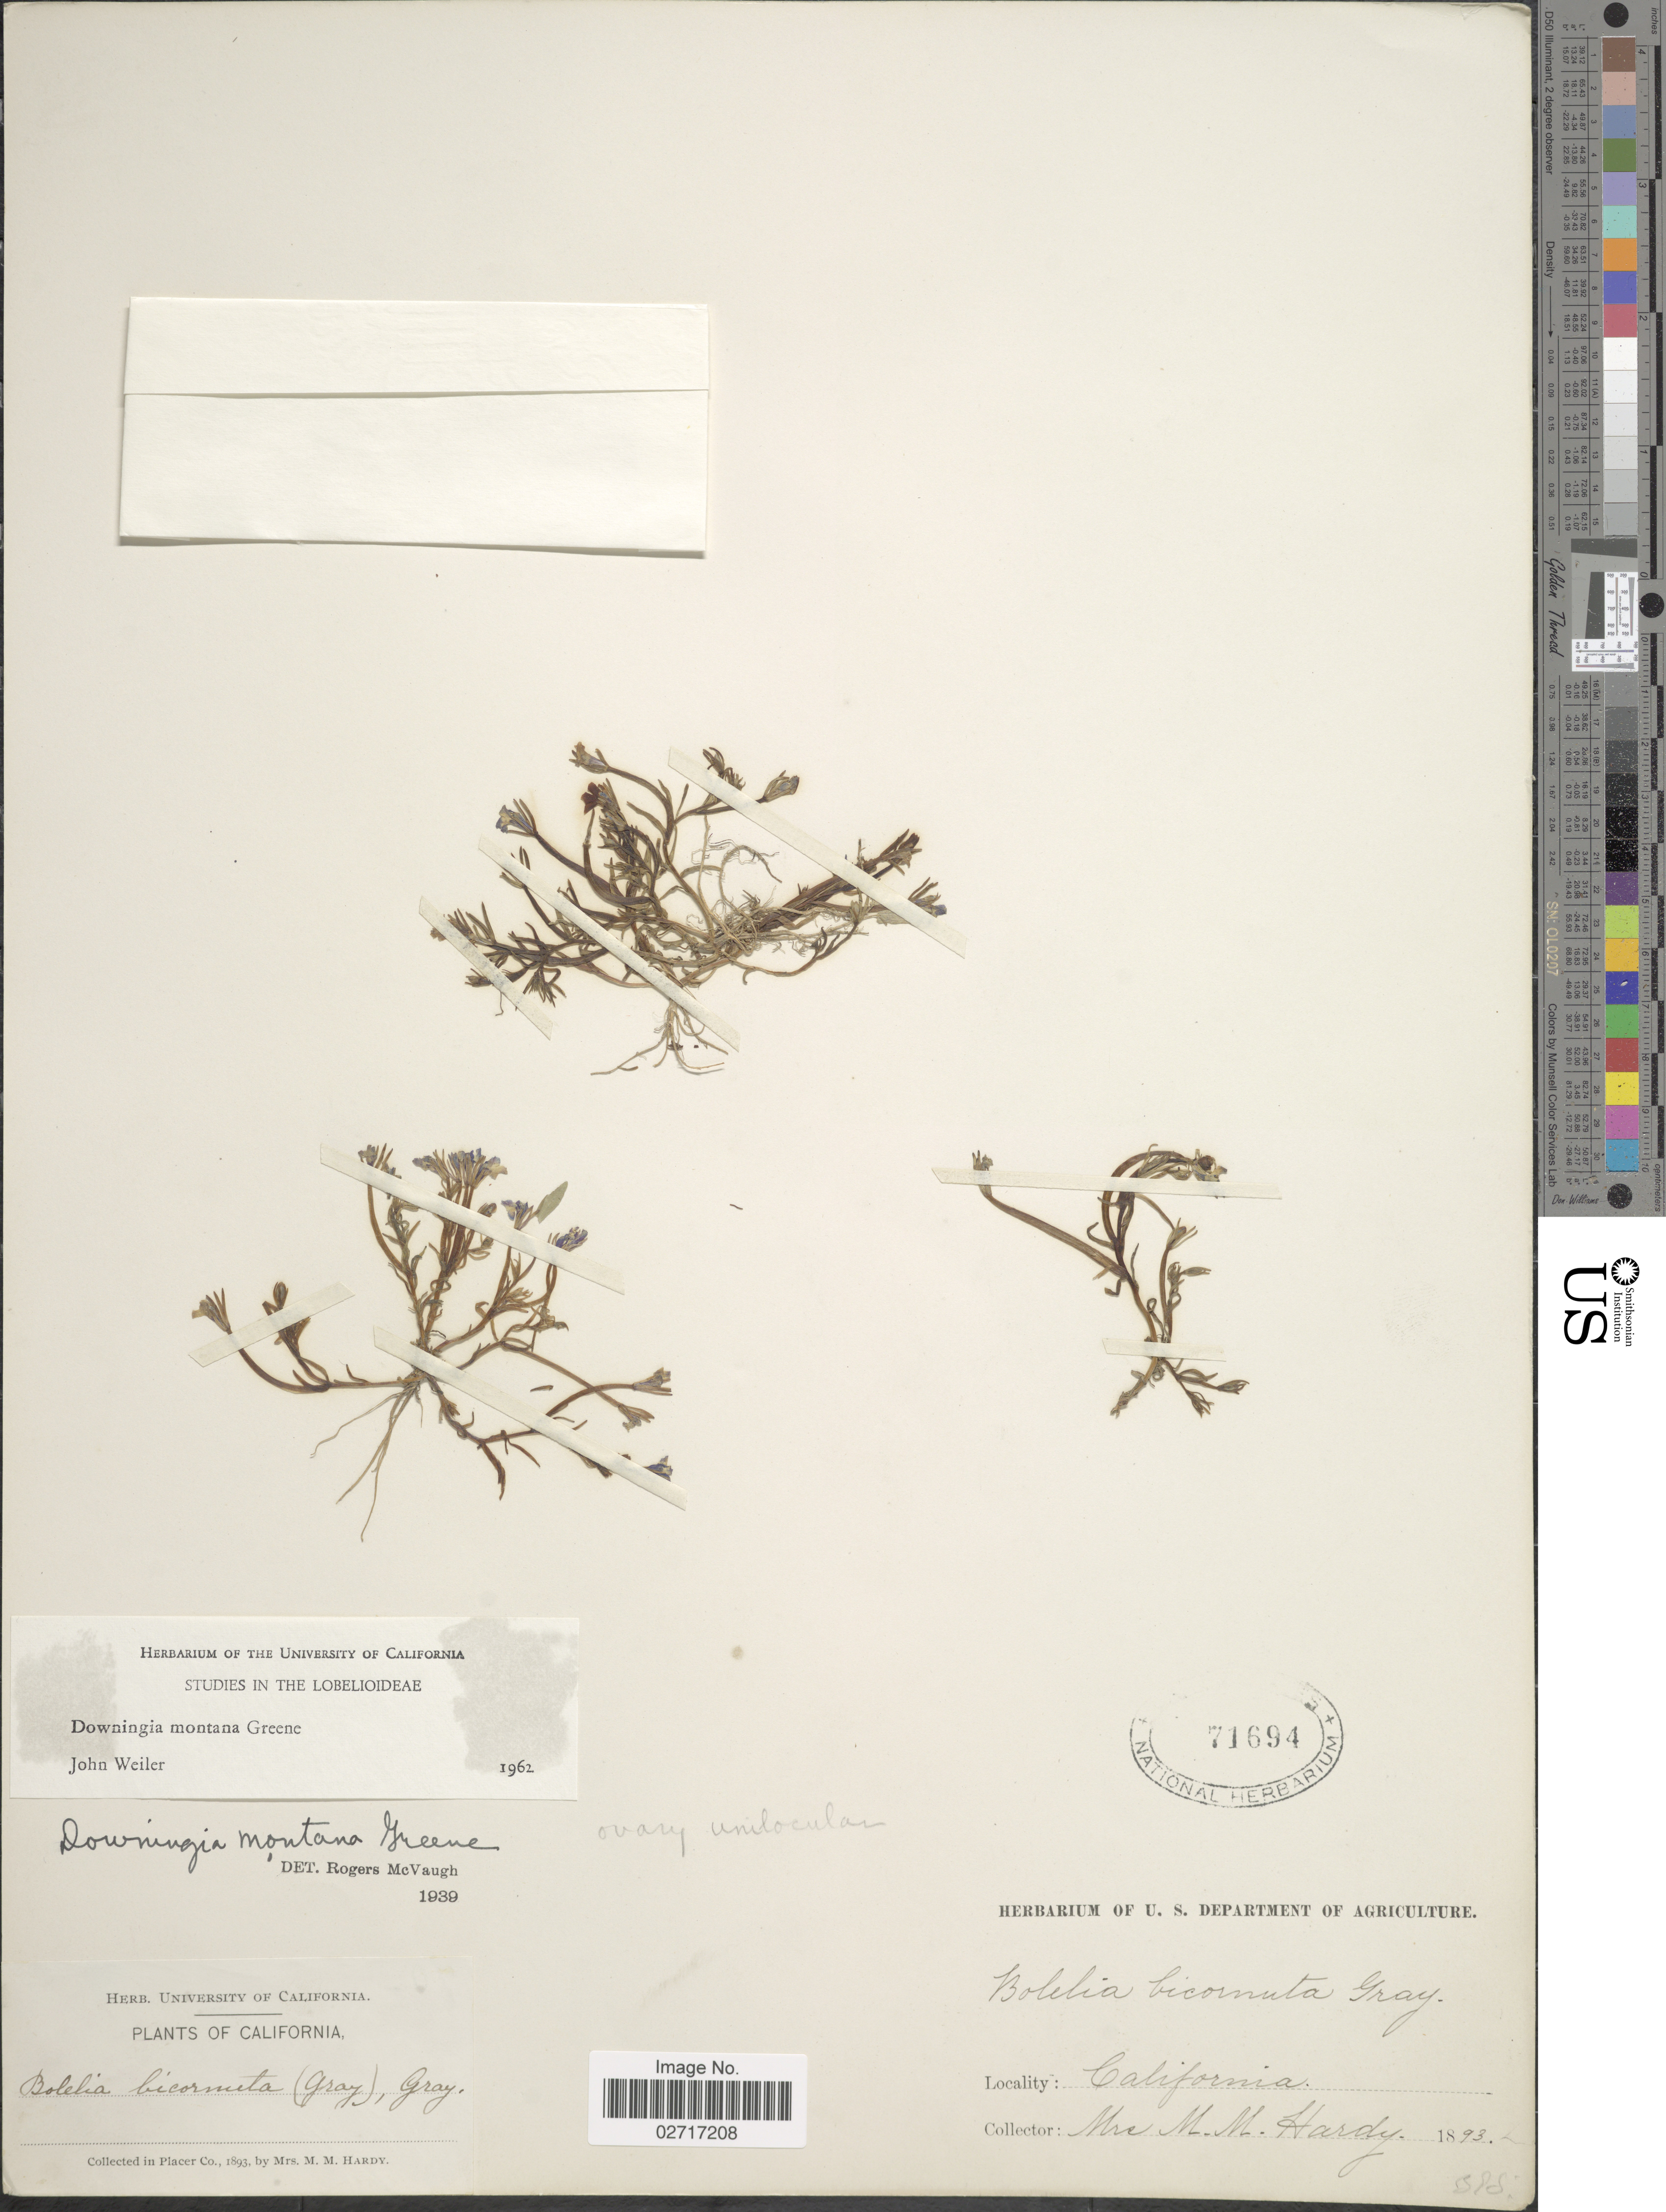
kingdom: Plantae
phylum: Tracheophyta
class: Magnoliopsida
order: Asterales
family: Campanulaceae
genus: Downingia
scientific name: Downingia montana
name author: S.W. Greene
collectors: Mrs. M. M. Hardy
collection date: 1893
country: United States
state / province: California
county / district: Placer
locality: Placer Co.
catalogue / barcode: US 71694